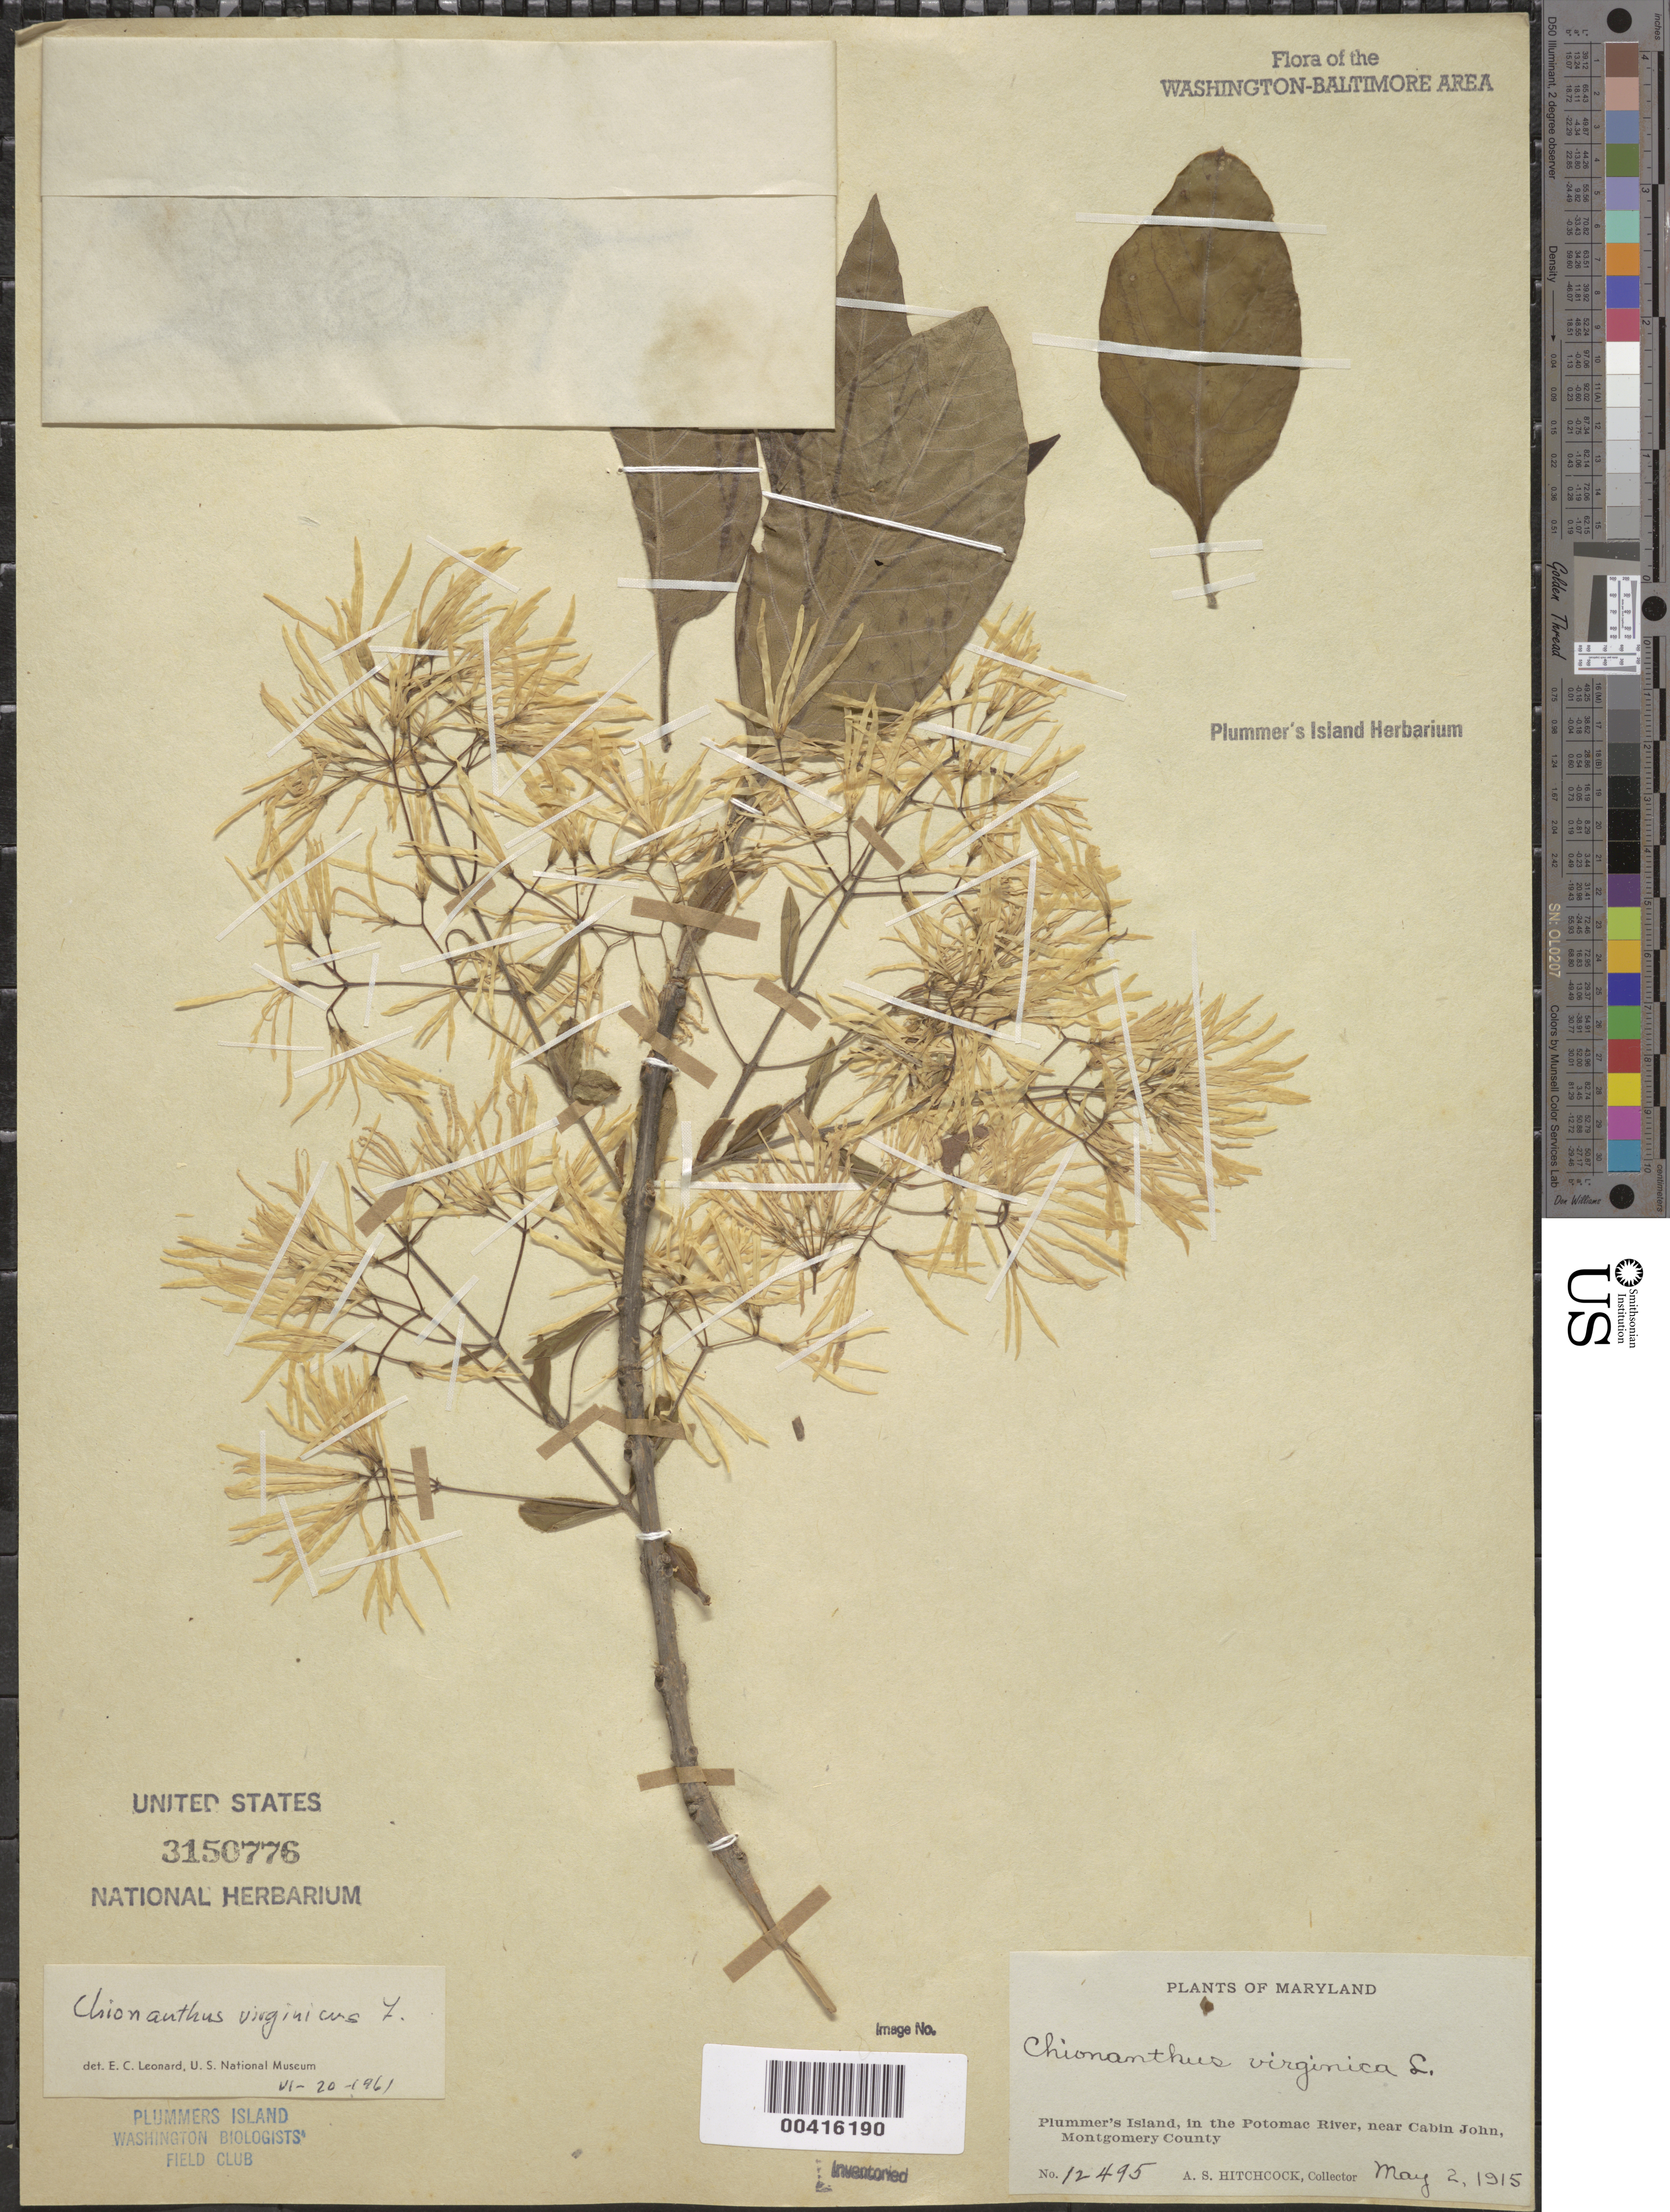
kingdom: Plantae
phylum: Tracheophyta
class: Magnoliopsida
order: Lamiales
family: Oleaceae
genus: Chionanthus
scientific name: Chionanthus virginicus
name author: L.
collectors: A. S. Hitchcock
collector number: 12495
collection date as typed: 02 May 1915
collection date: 1915-05-02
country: United States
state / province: Maryland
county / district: Montgomery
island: Plummers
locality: Plummer's Island C. & O. Canal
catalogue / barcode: US 3150776